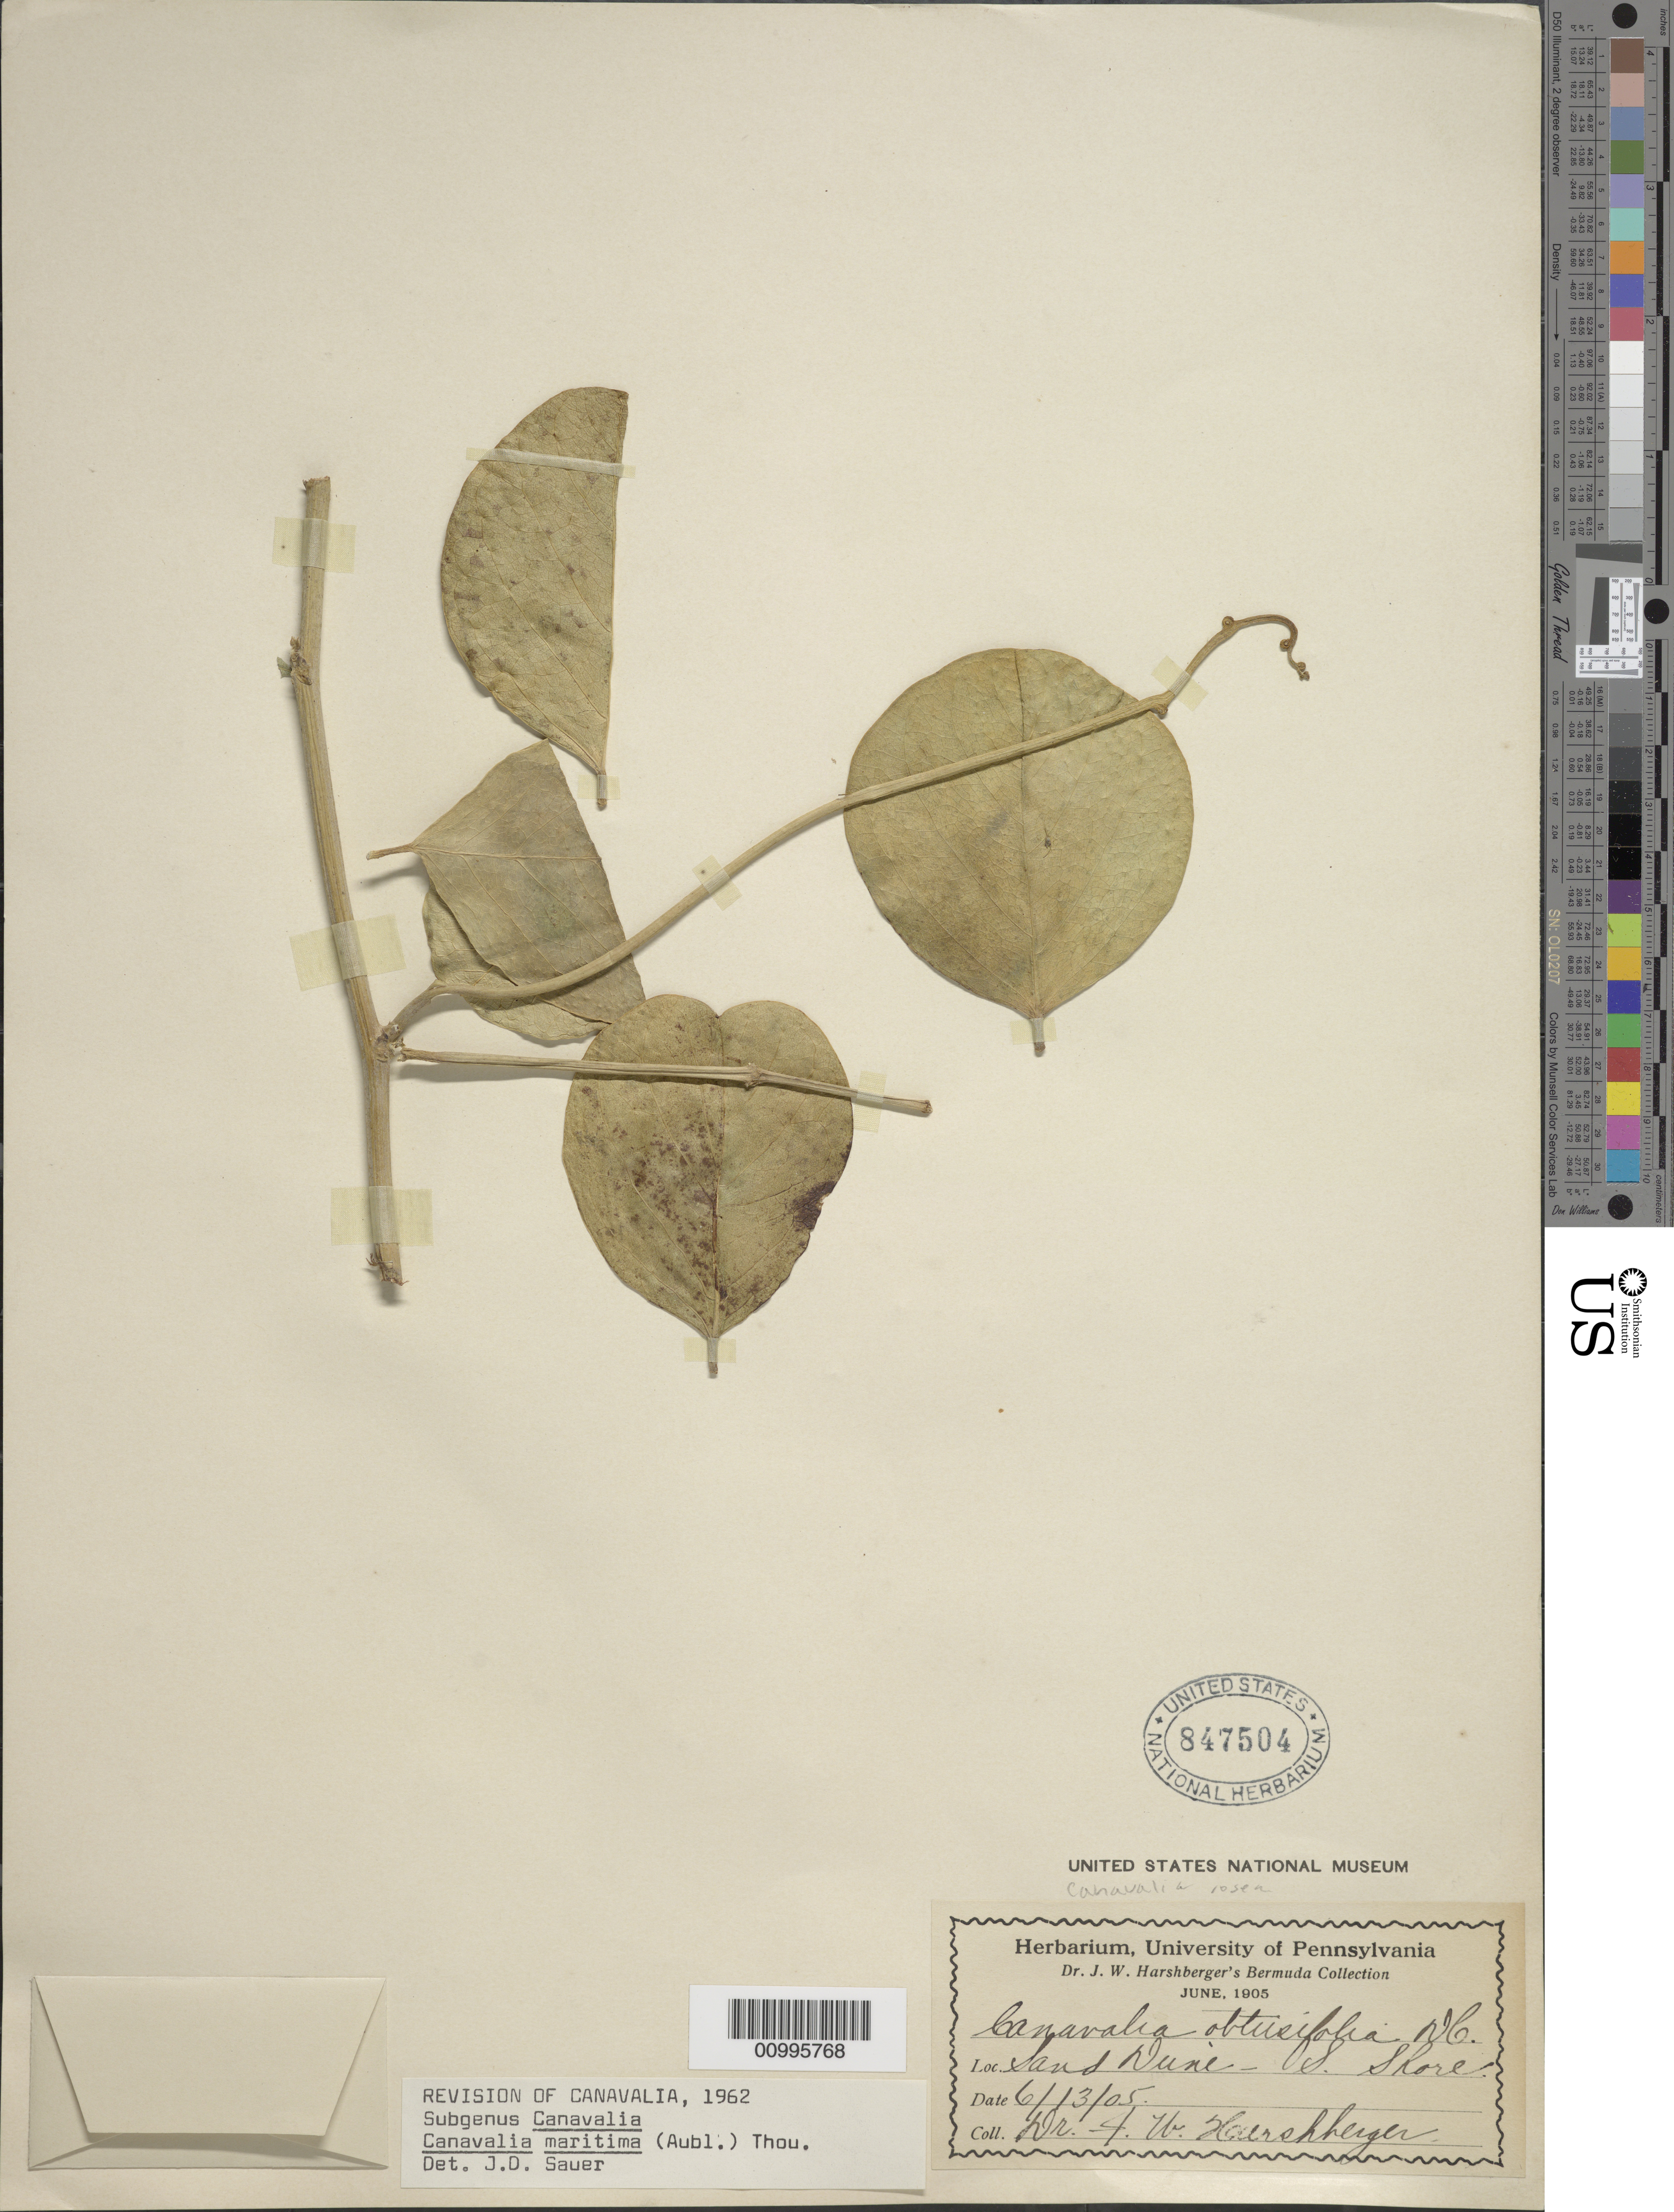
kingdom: Plantae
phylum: Tracheophyta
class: Magnoliopsida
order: Fabales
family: Fabaceae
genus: Canavalia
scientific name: Canavalia rosea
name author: (Sw.) DC.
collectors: J. W. Harshberger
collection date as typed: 13 Jun 1905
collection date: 1905-06-13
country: Bermuda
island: Bermuda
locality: Sand dune-S. Shore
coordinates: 0 N, 0 E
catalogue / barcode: US 847504